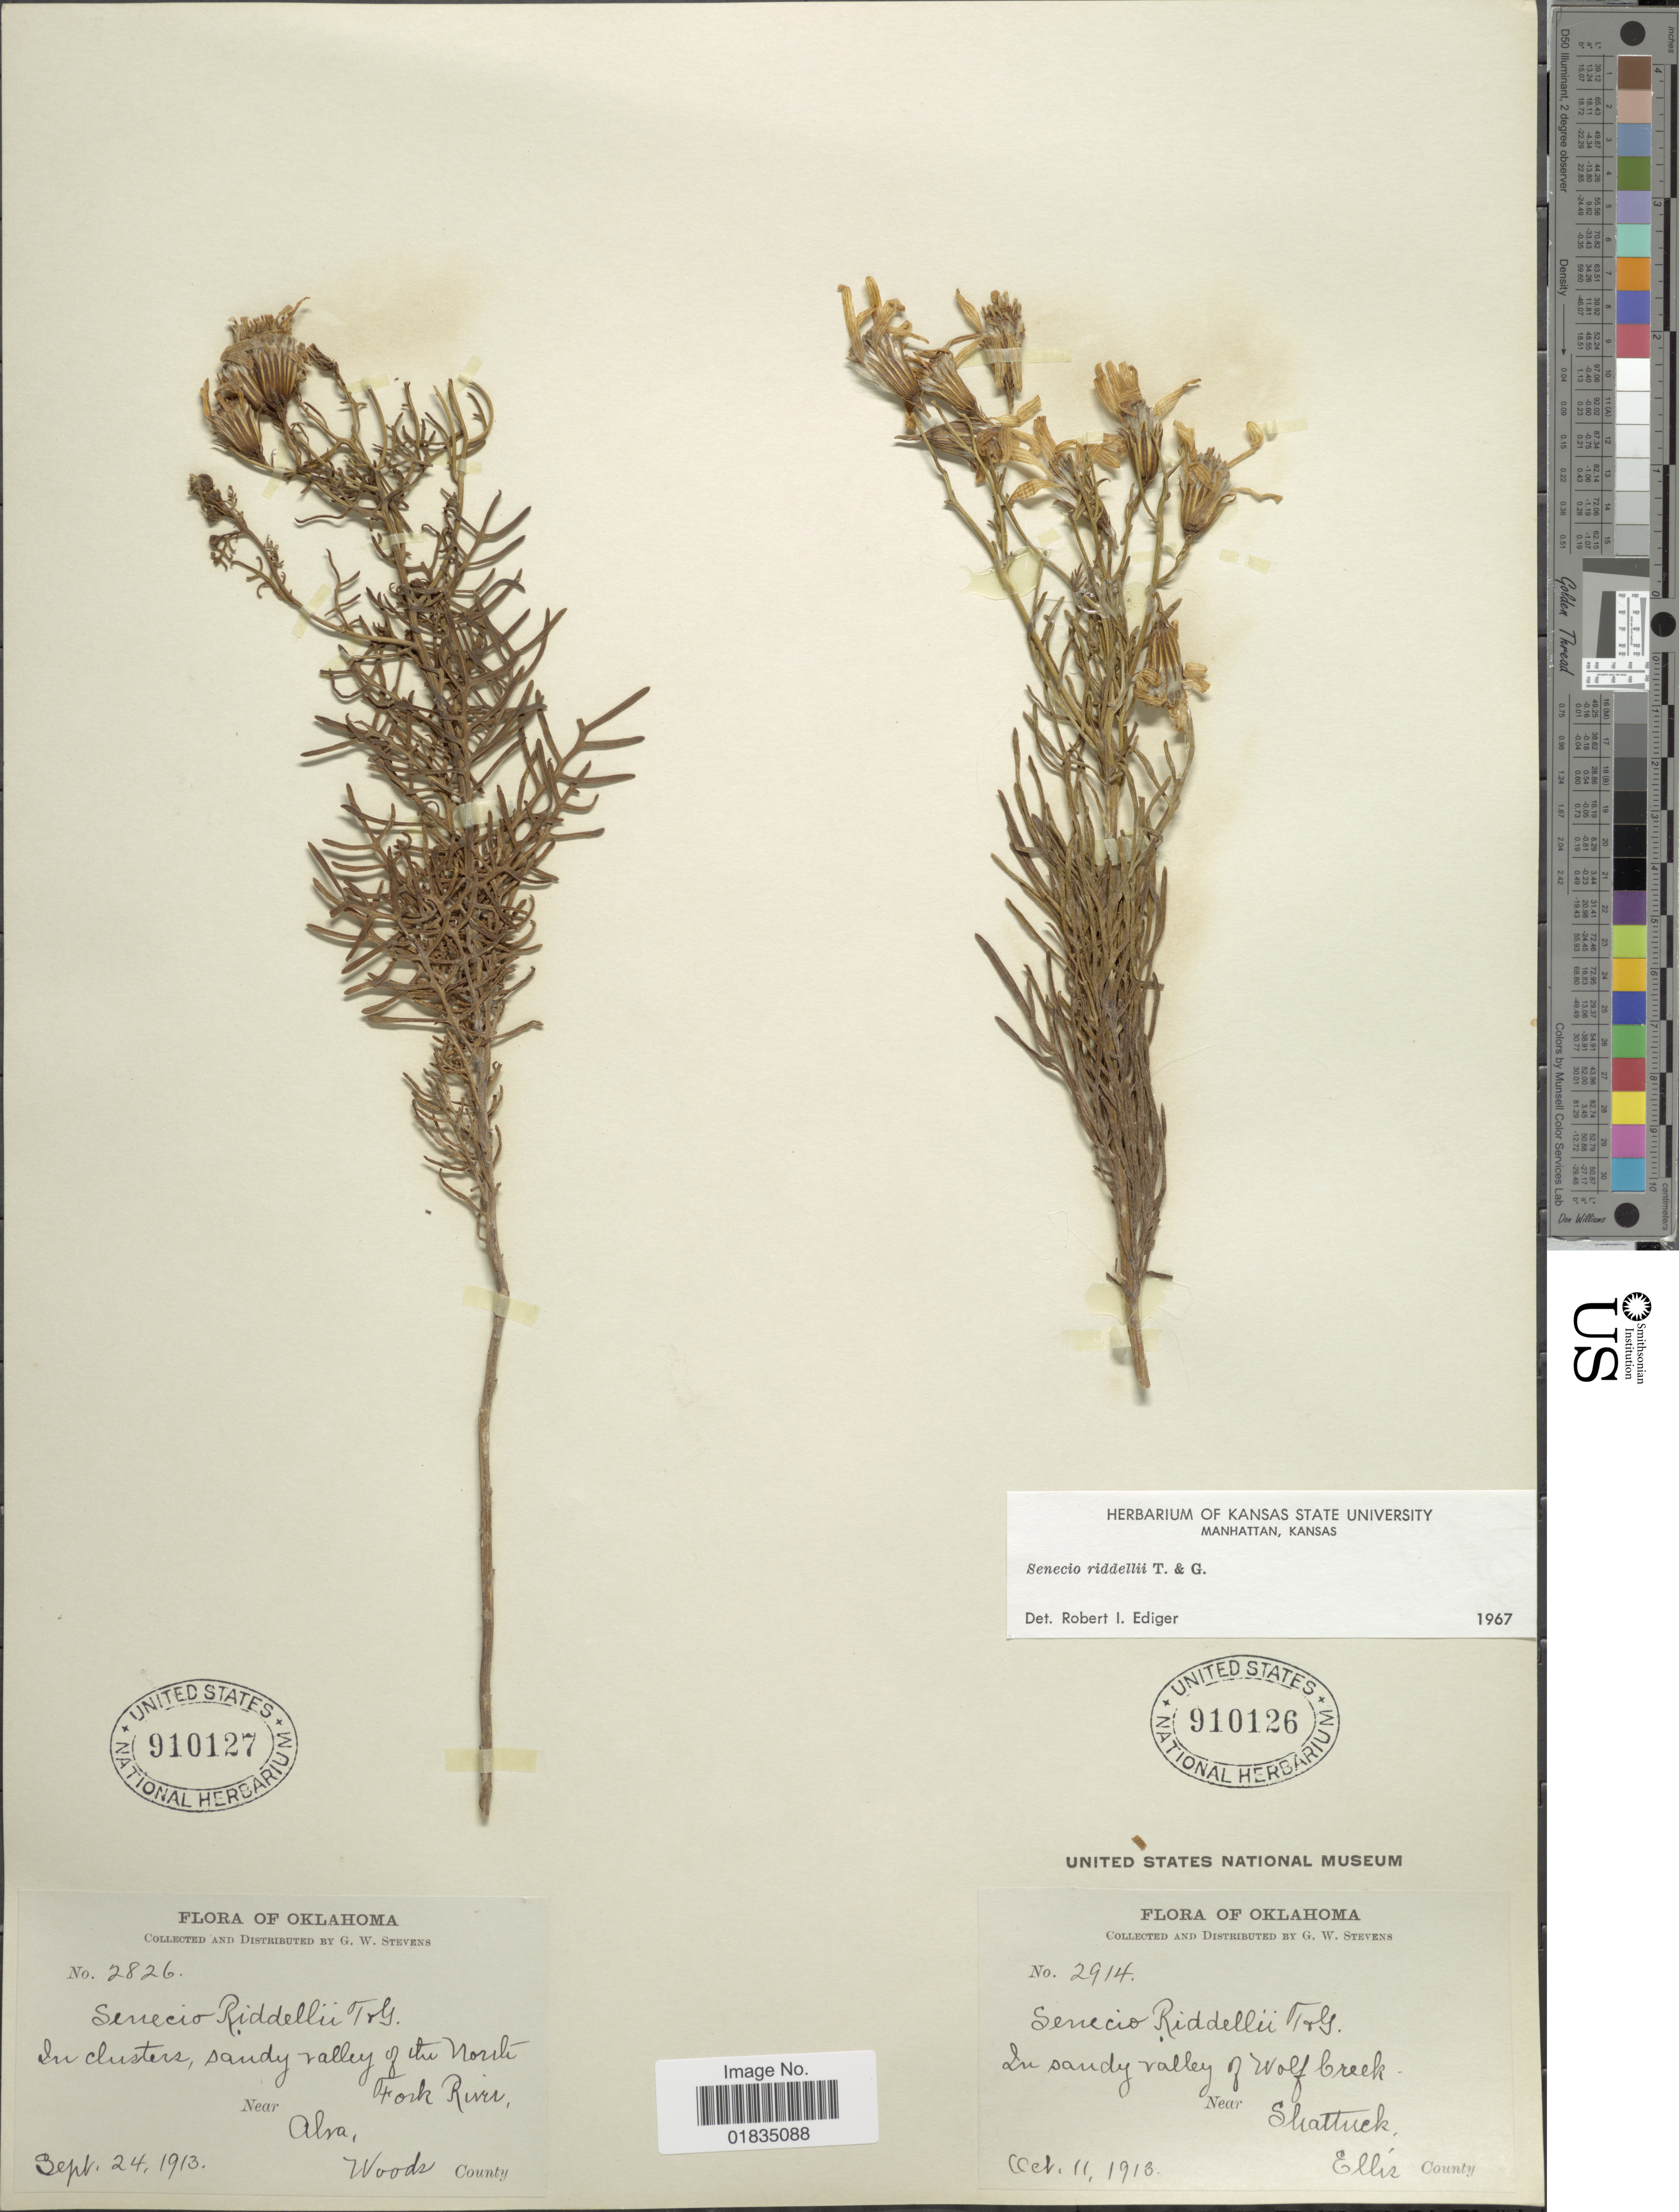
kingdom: Plantae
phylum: Tracheophyta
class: Magnoliopsida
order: Asterales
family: Asteraceae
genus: Senecio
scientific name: Senecio riddellii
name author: Torr. & A. Gray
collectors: G. W. Stevens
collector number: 2914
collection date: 1913-10-11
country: United States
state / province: Oklahoma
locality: In sandy valley of Wolf Creek, Near Shattuck, Ellis County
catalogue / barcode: US 910126-2